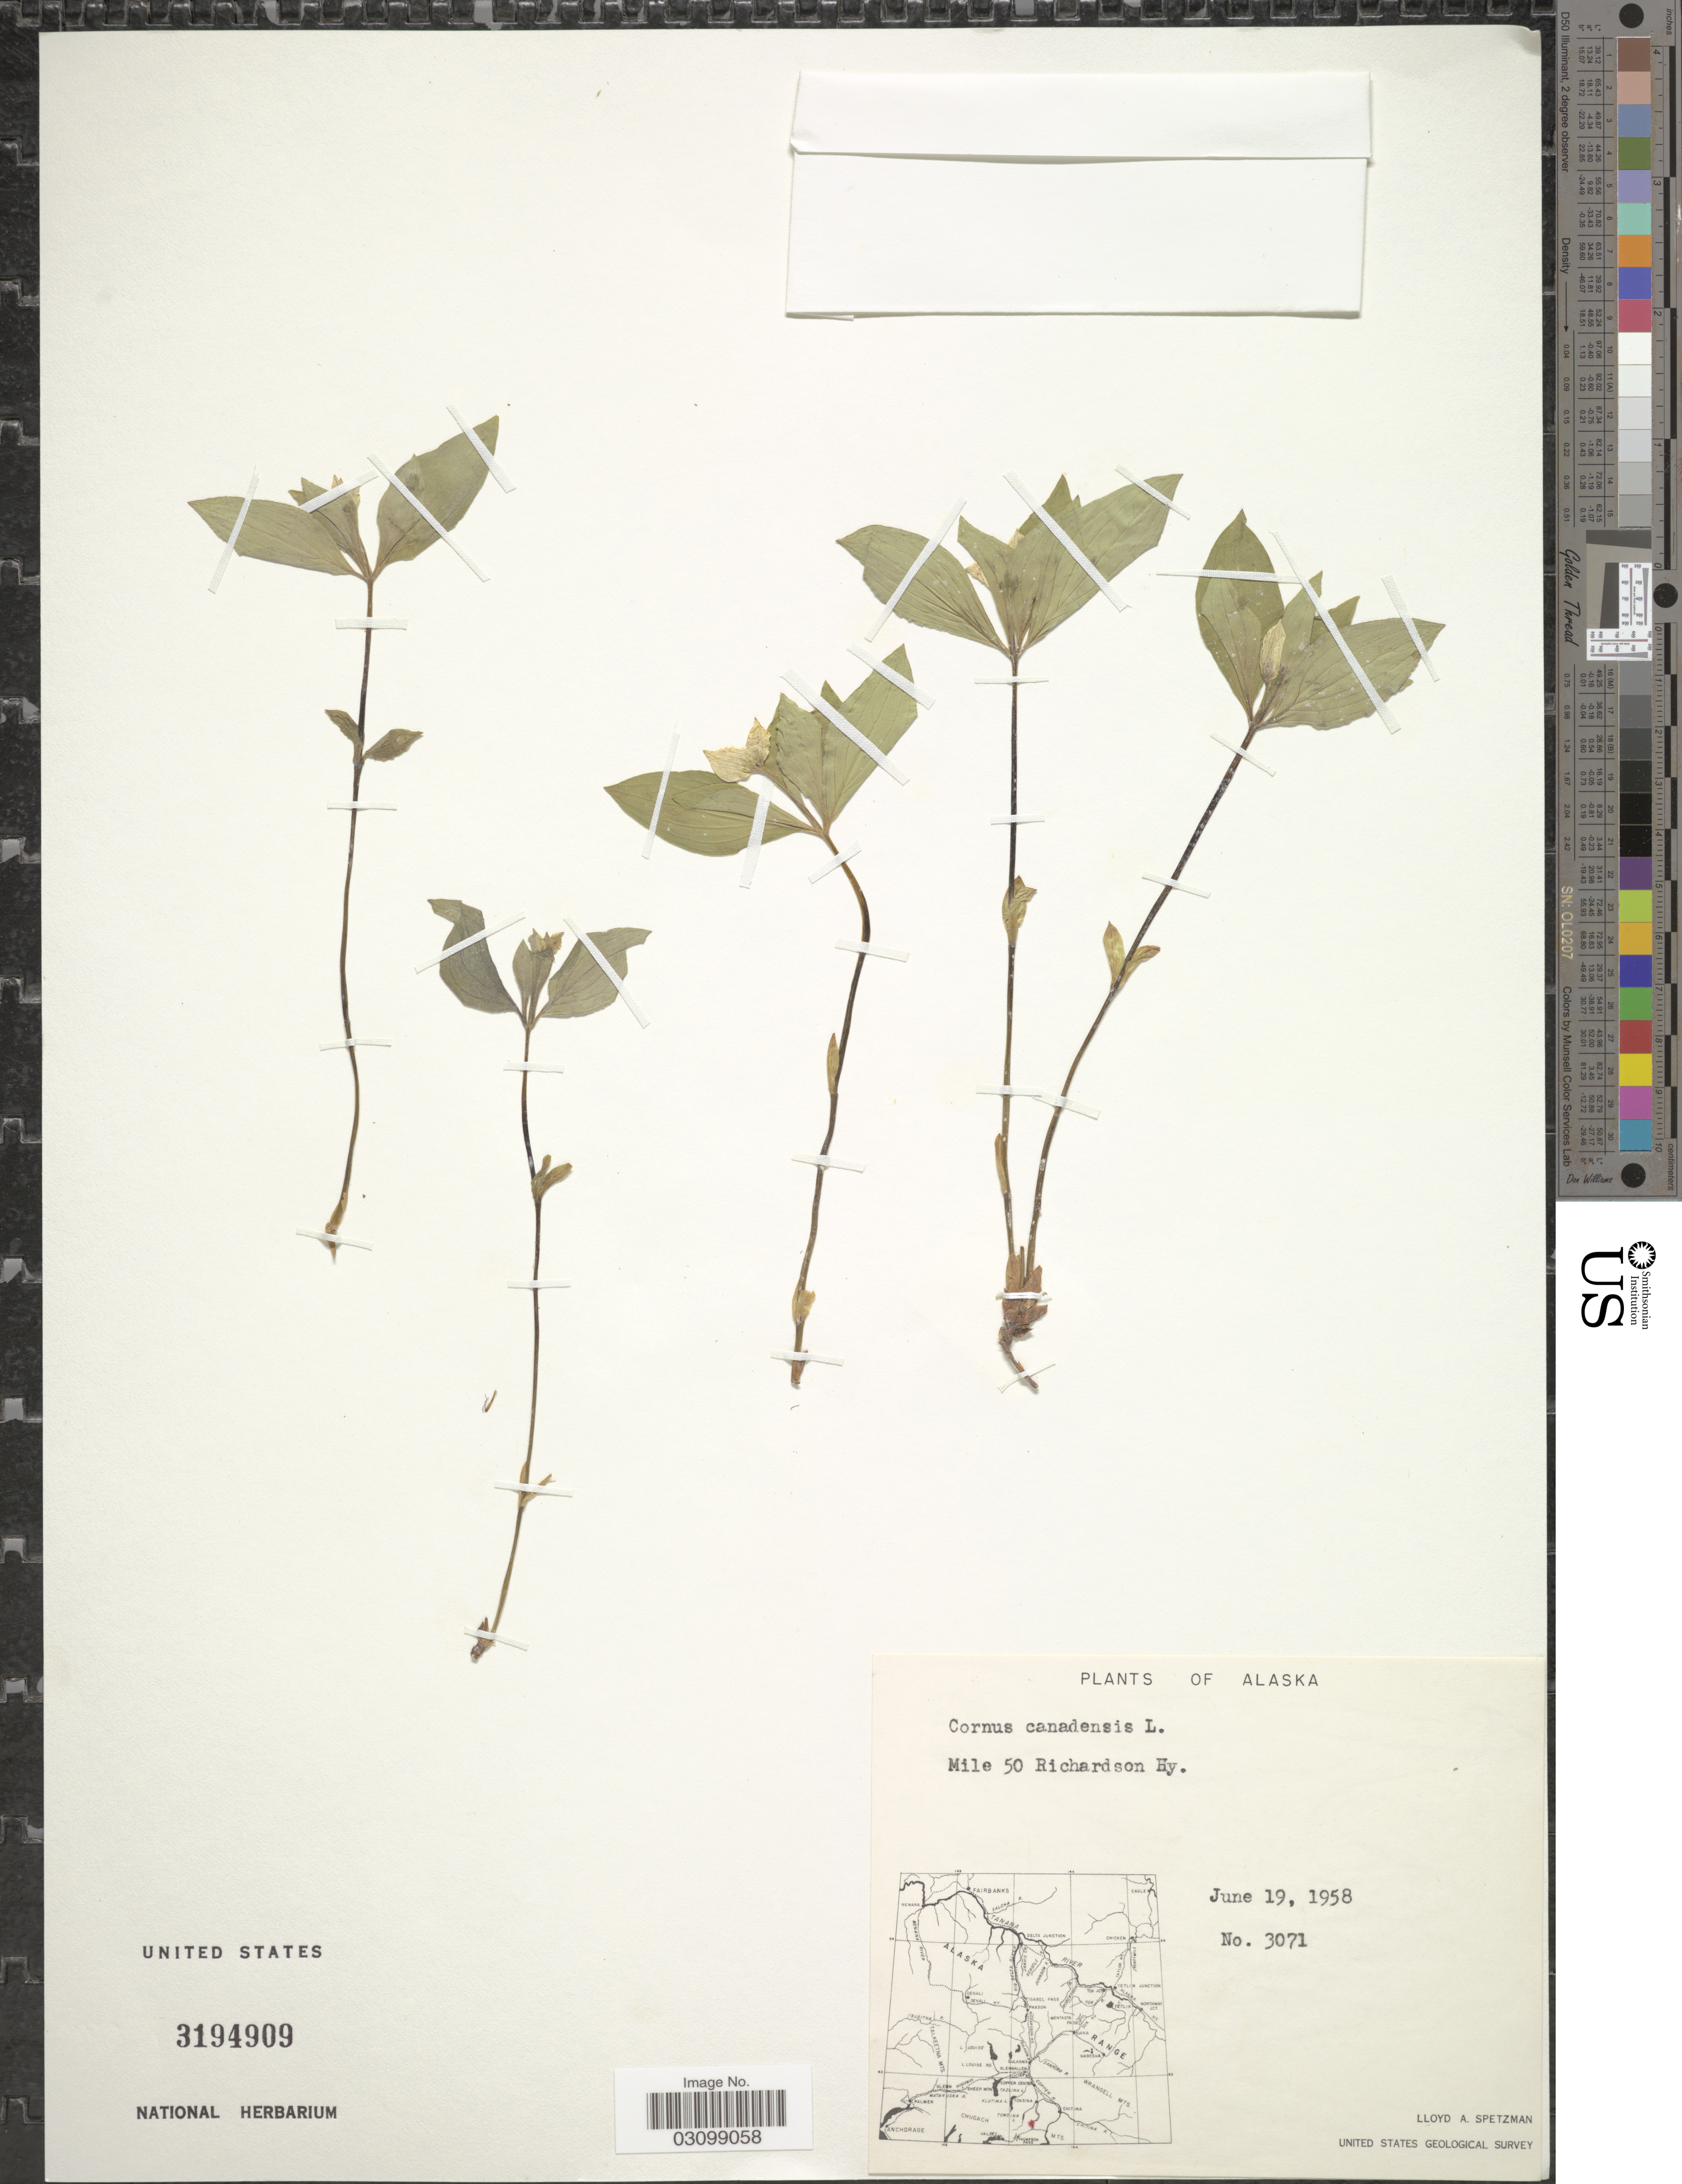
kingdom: Plantae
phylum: Tracheophyta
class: Magnoliopsida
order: Cornales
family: Cornaceae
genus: Cornus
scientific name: Cornus canadensis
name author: L.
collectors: L. Spetzman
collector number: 3071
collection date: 1958-06-19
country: United States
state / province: Alaska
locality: Mile 50 Richardson Hy.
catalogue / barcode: US 3194909